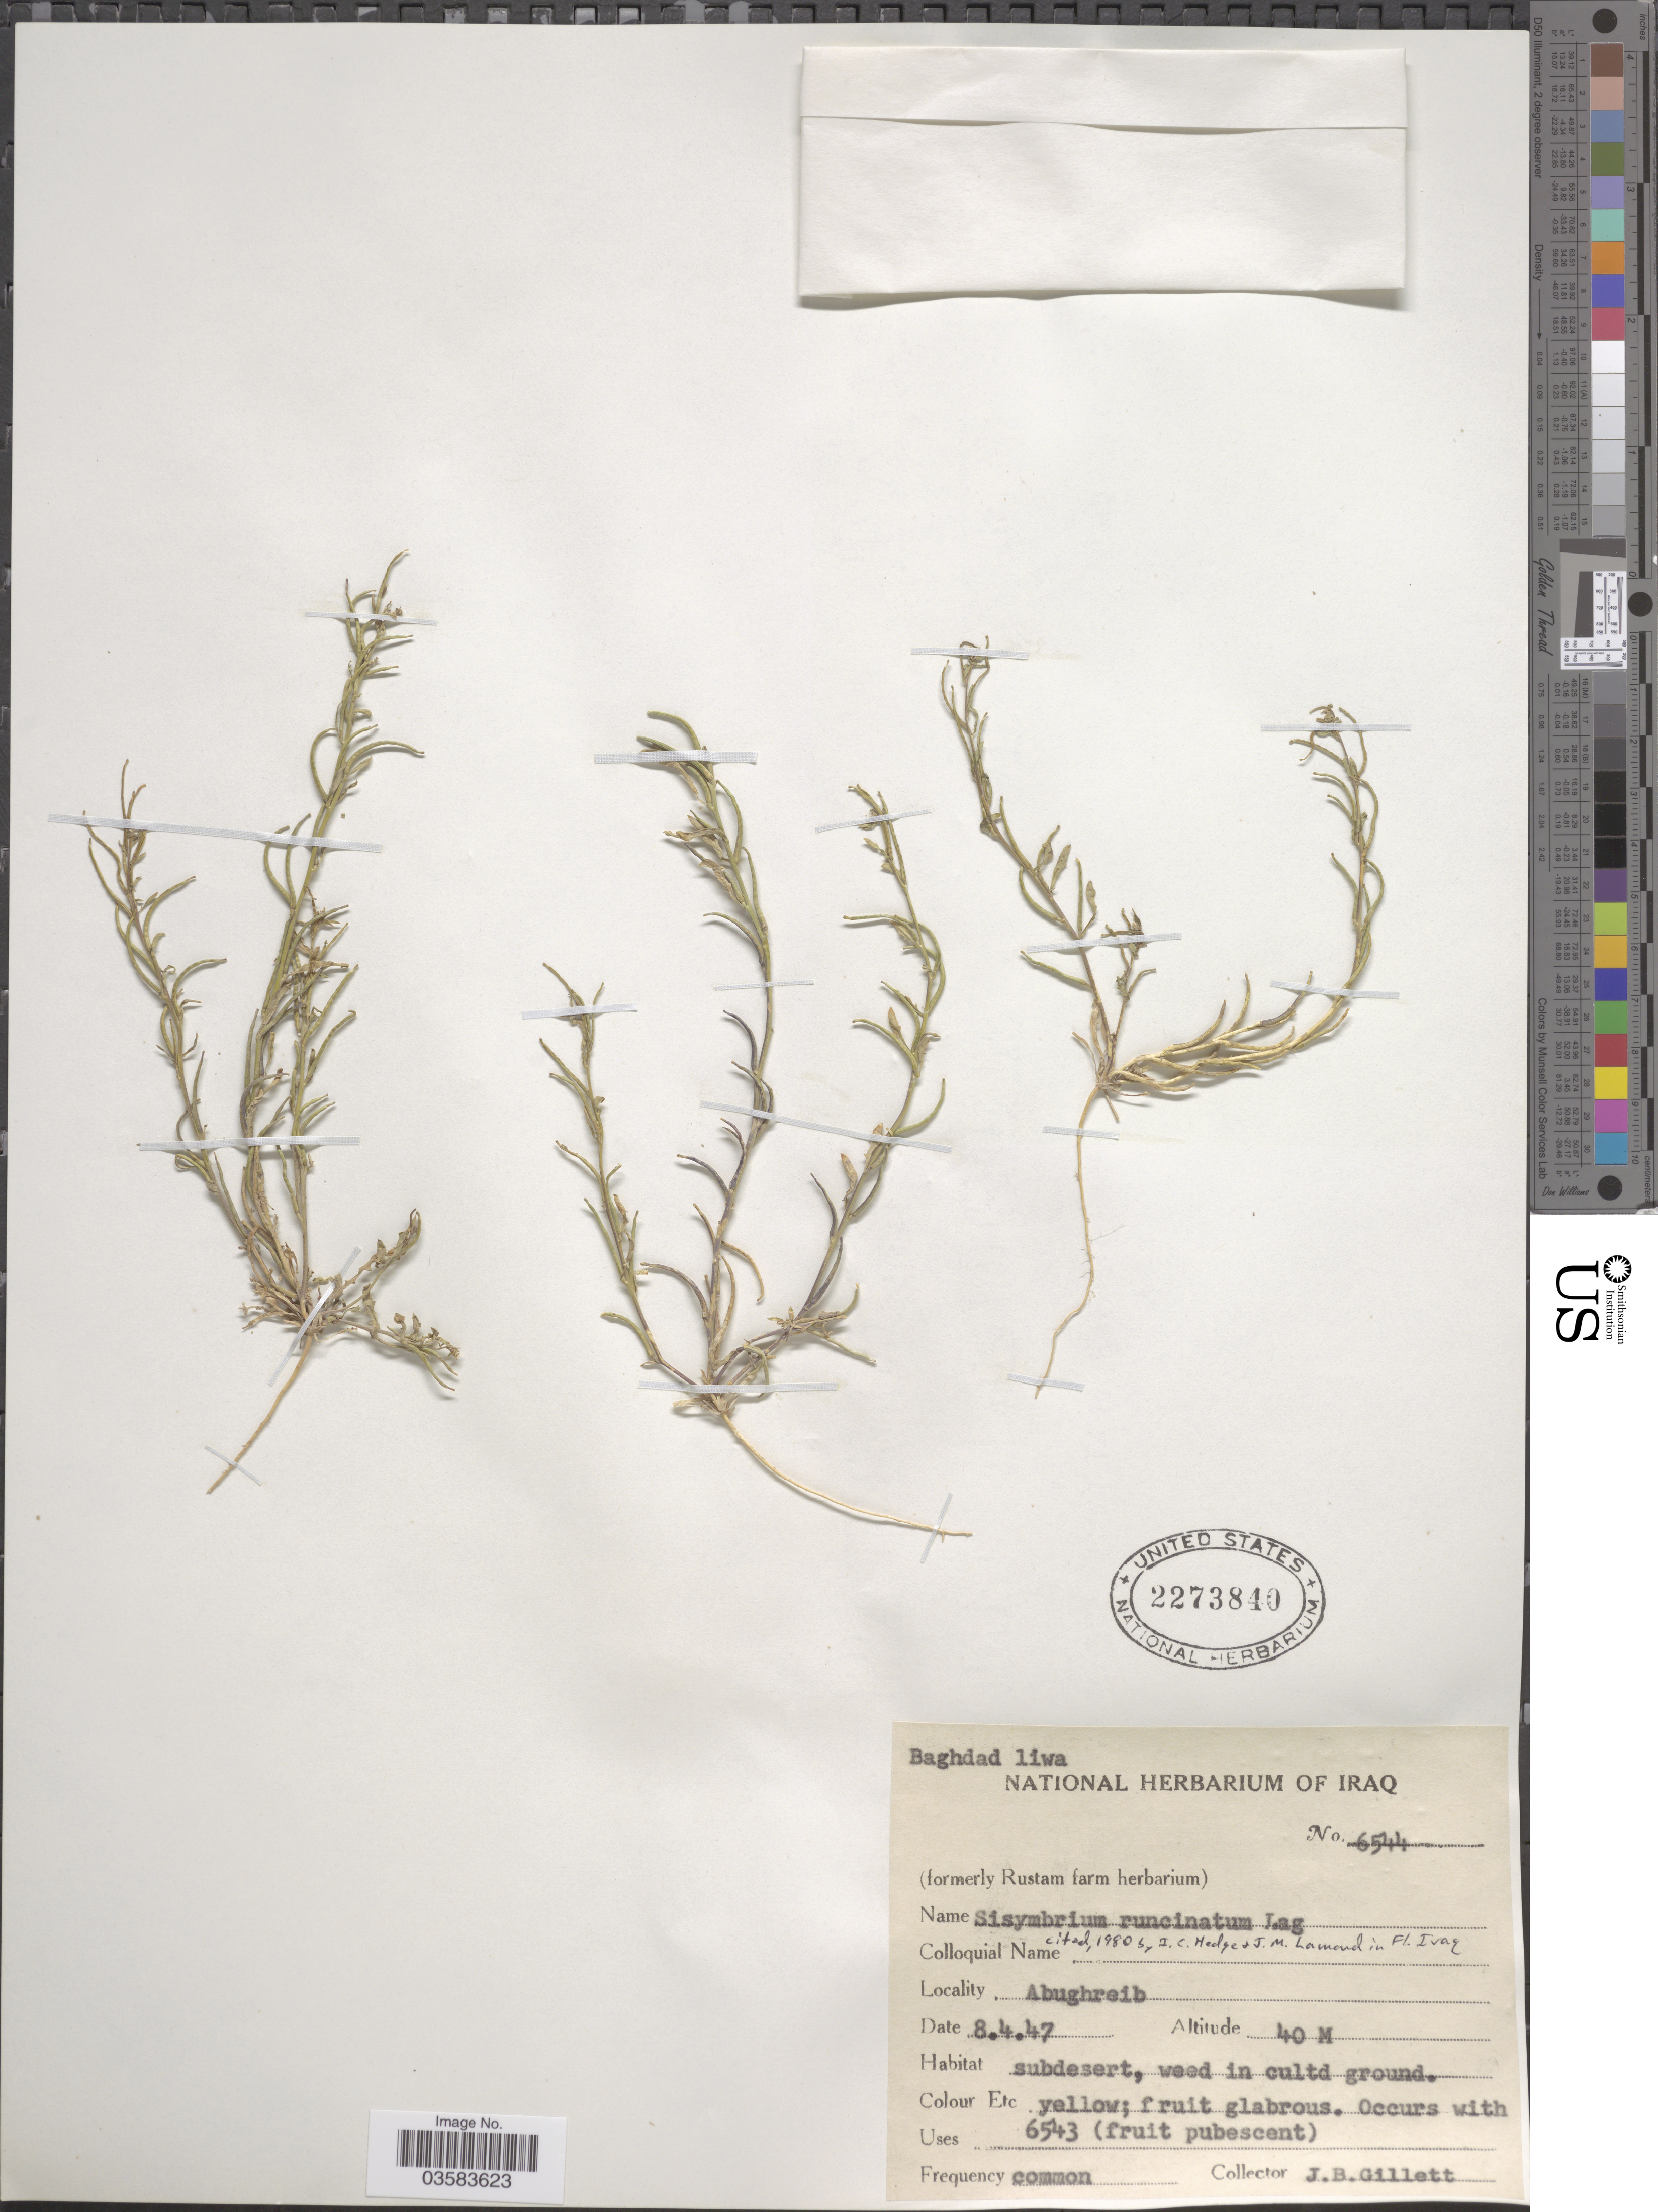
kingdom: Plantae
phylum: Tracheophyta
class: Magnoliopsida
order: Brassicales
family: Brassicaceae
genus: Sisymbrium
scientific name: Sisymbrium runcinatum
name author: Lag. ex DC.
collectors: J. B. Gillett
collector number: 6544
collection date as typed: Transcribed d/m/y: 8/4/47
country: Iraq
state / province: Baghdad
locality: Baghdad liwa. Abughreib.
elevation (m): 40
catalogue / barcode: US 2273840